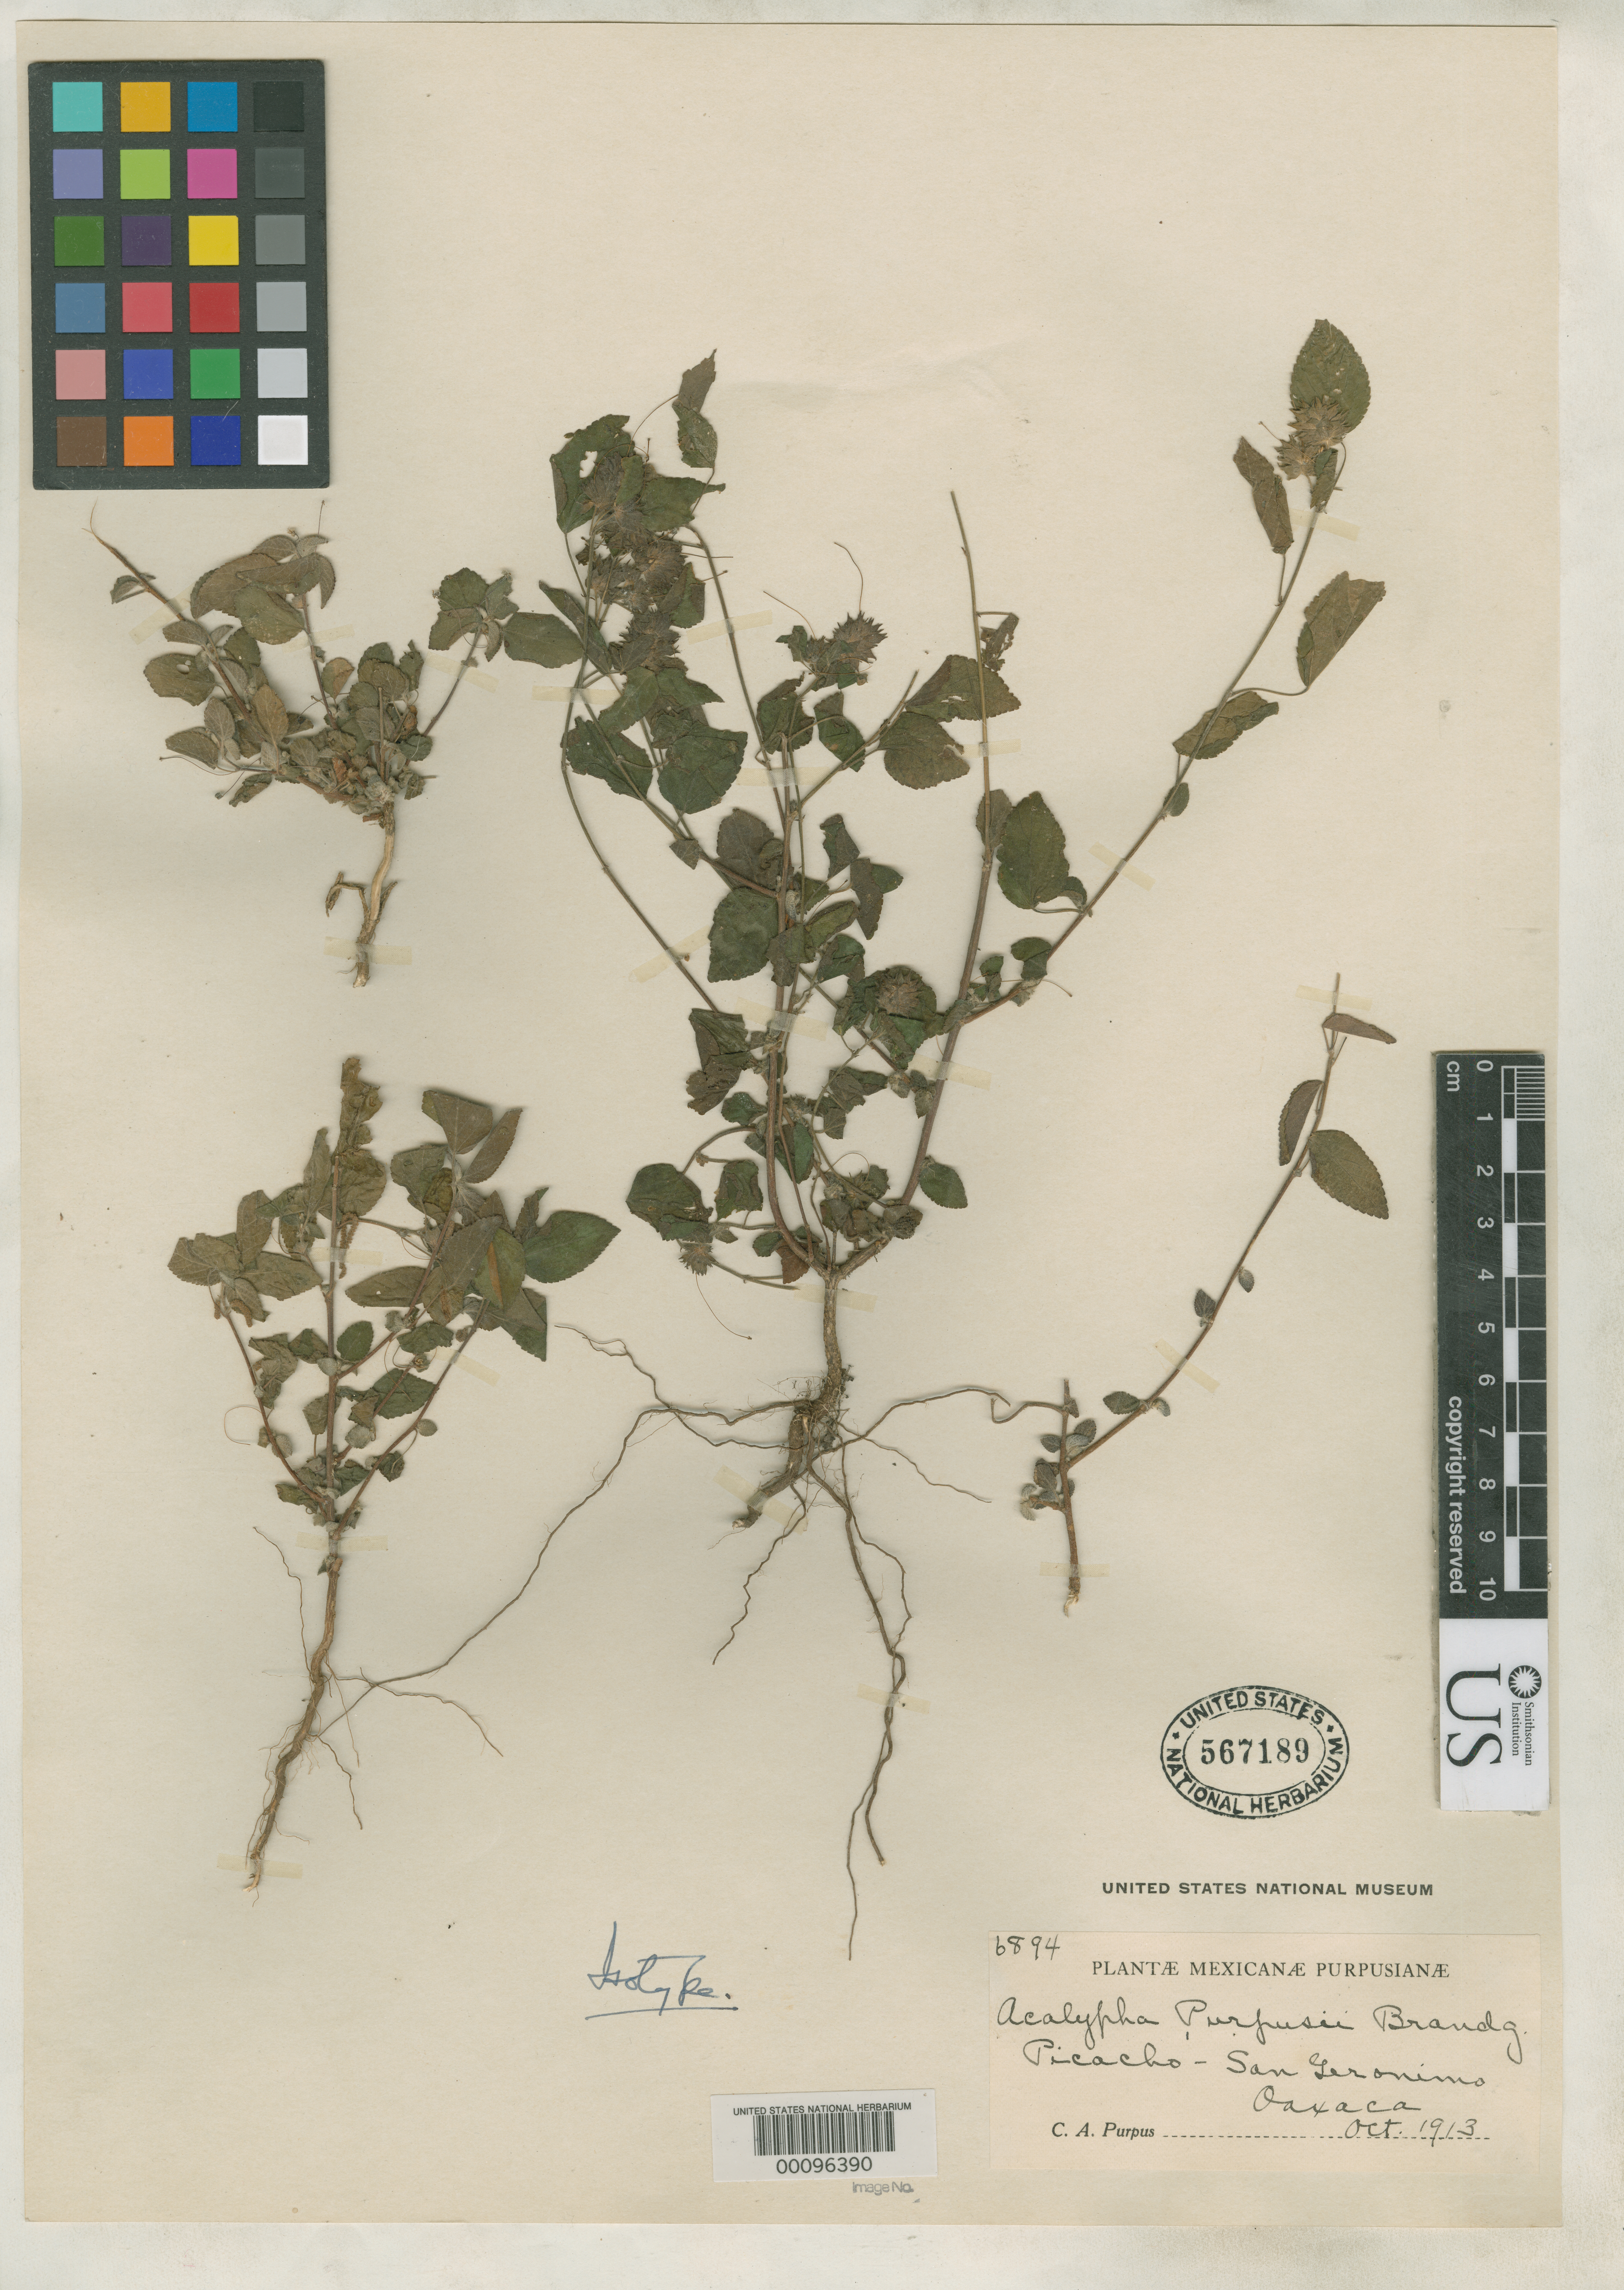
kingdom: Plantae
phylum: Tracheophyta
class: Magnoliopsida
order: Malpighiales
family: Euphorbiaceae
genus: Acalypha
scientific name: Acalypha purpusii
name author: Brandegee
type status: Isotype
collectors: C. A. Purpus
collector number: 6894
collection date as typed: Oct 1913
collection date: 1913-10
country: Mexico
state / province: Oaxaca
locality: Picacho, near San Geronimo.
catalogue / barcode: US 567189